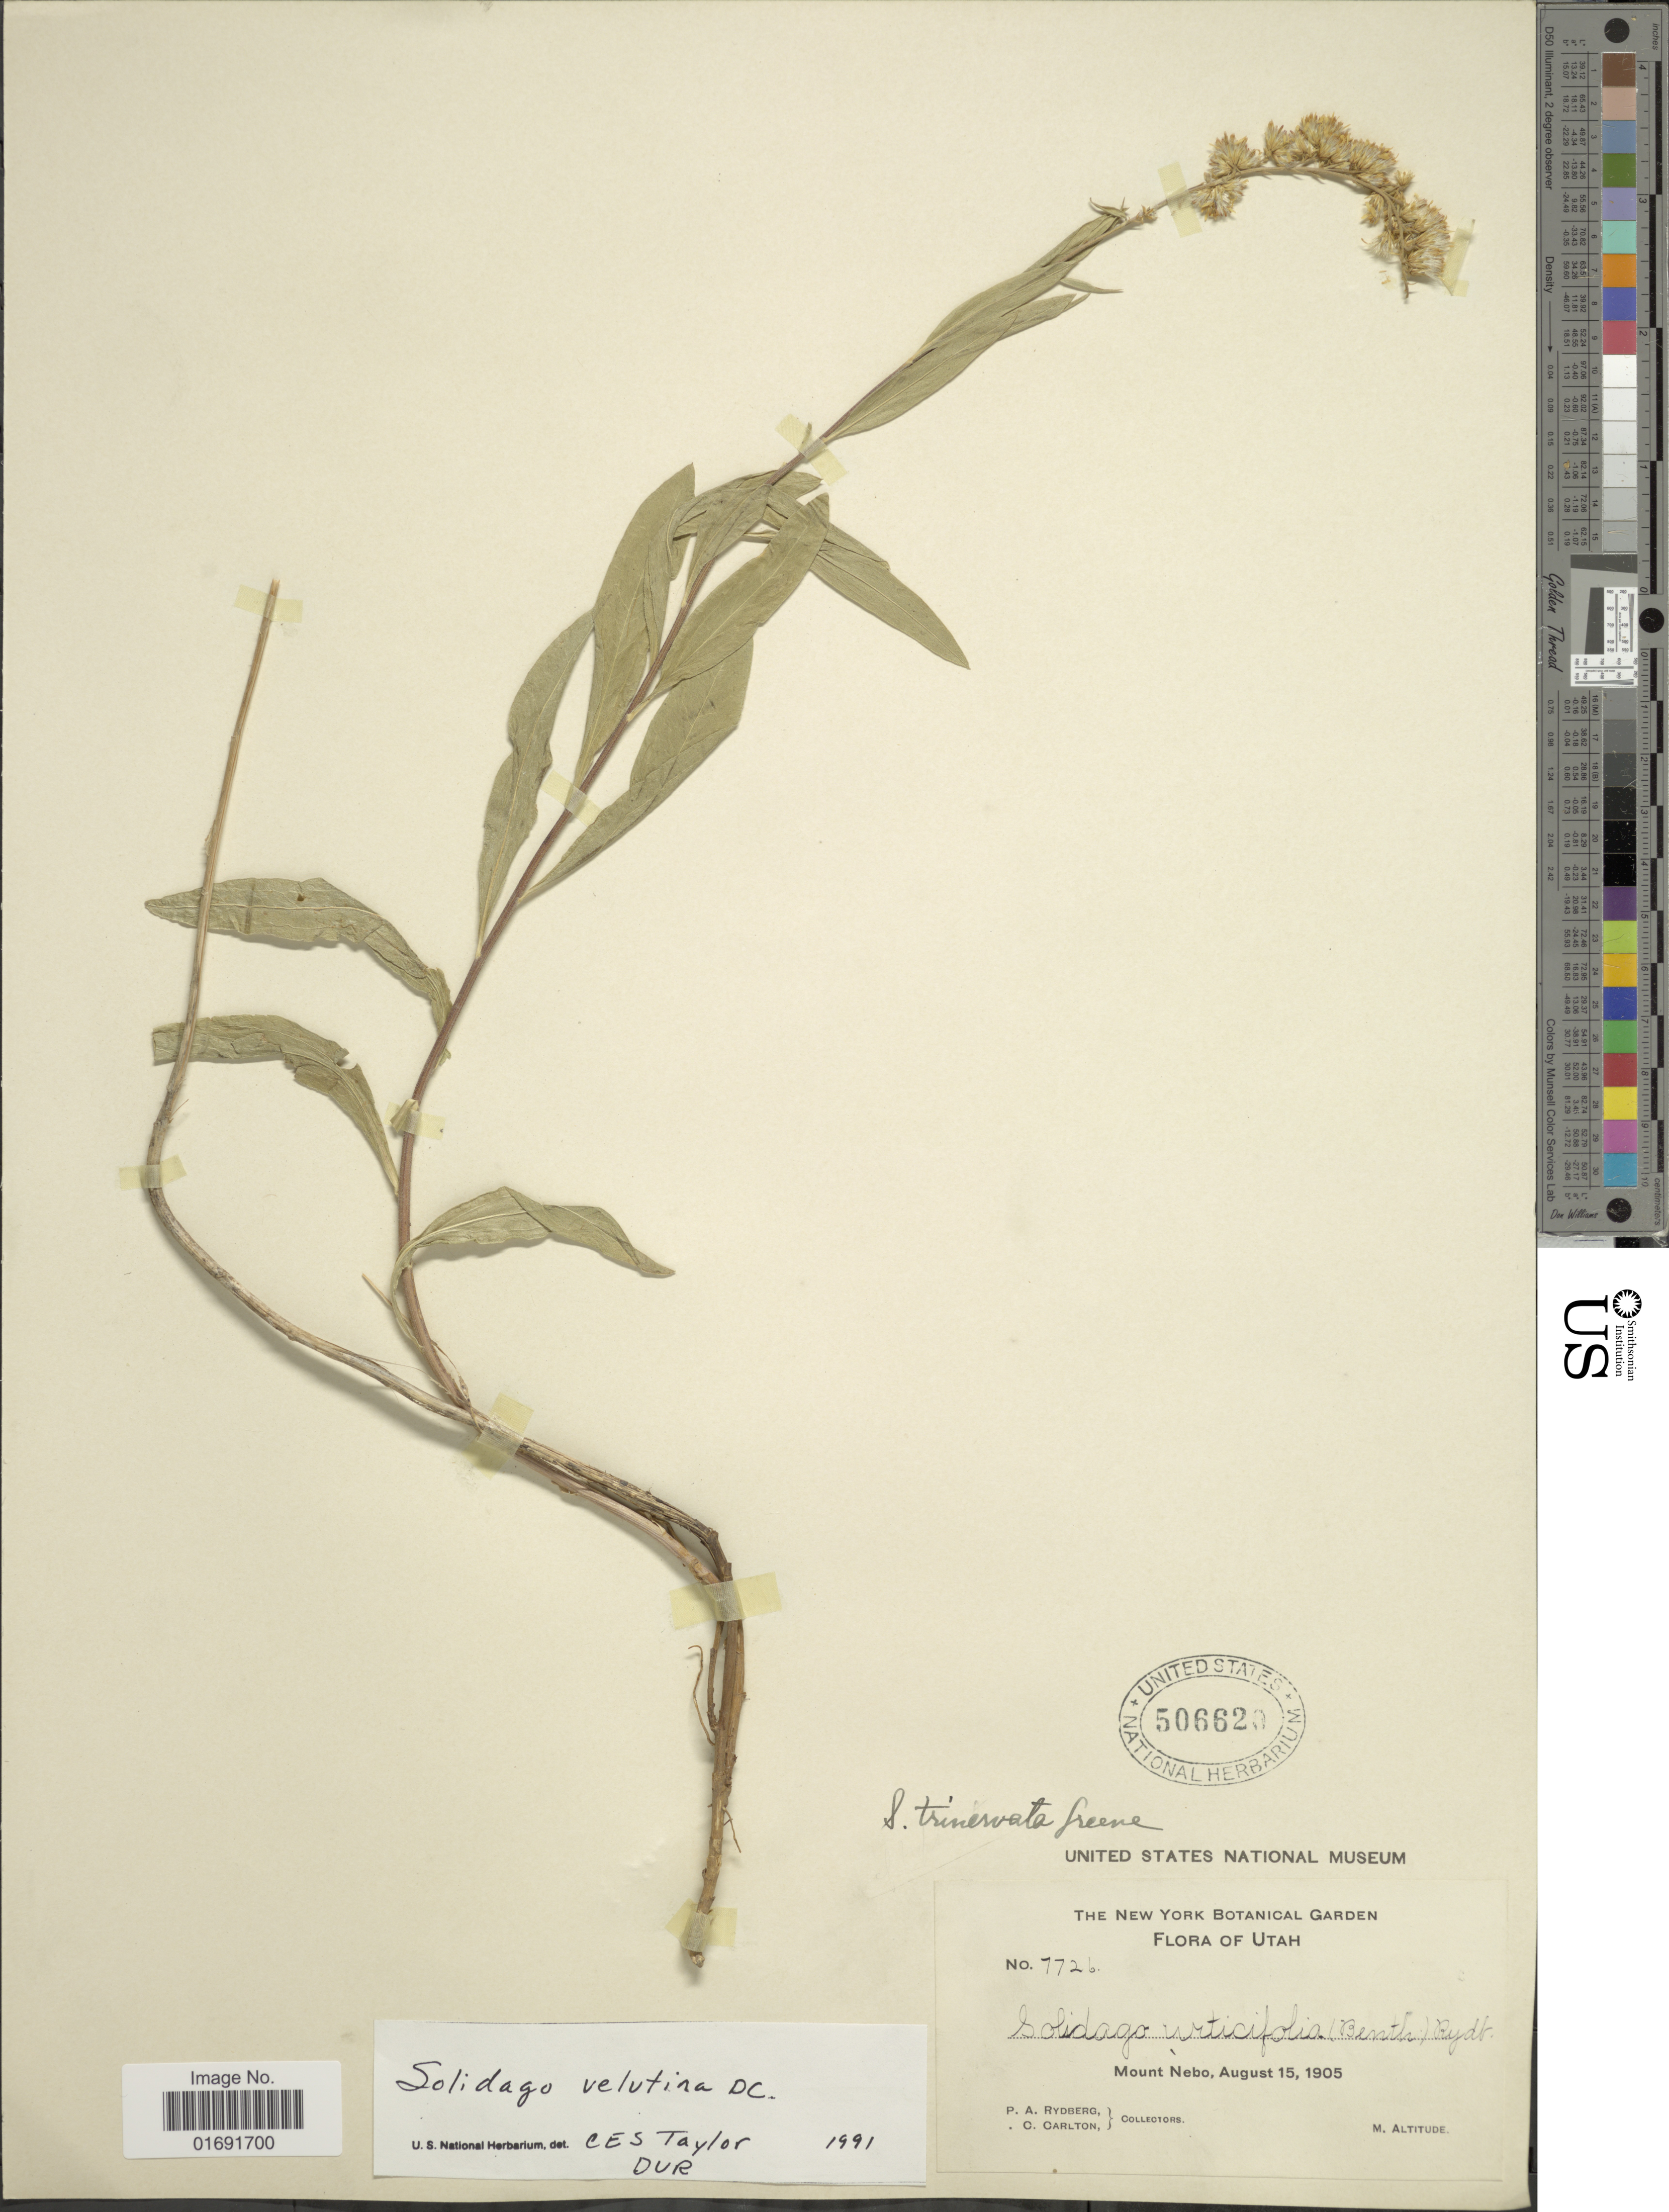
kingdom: Plantae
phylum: Tracheophyta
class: Magnoliopsida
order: Asterales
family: Asteraceae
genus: Solidago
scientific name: Solidago velutina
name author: DC.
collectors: P. A. Rydberg & C. Carlton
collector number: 7726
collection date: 1905-08-15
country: United States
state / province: Utah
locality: Mount Nebo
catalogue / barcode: US 506620